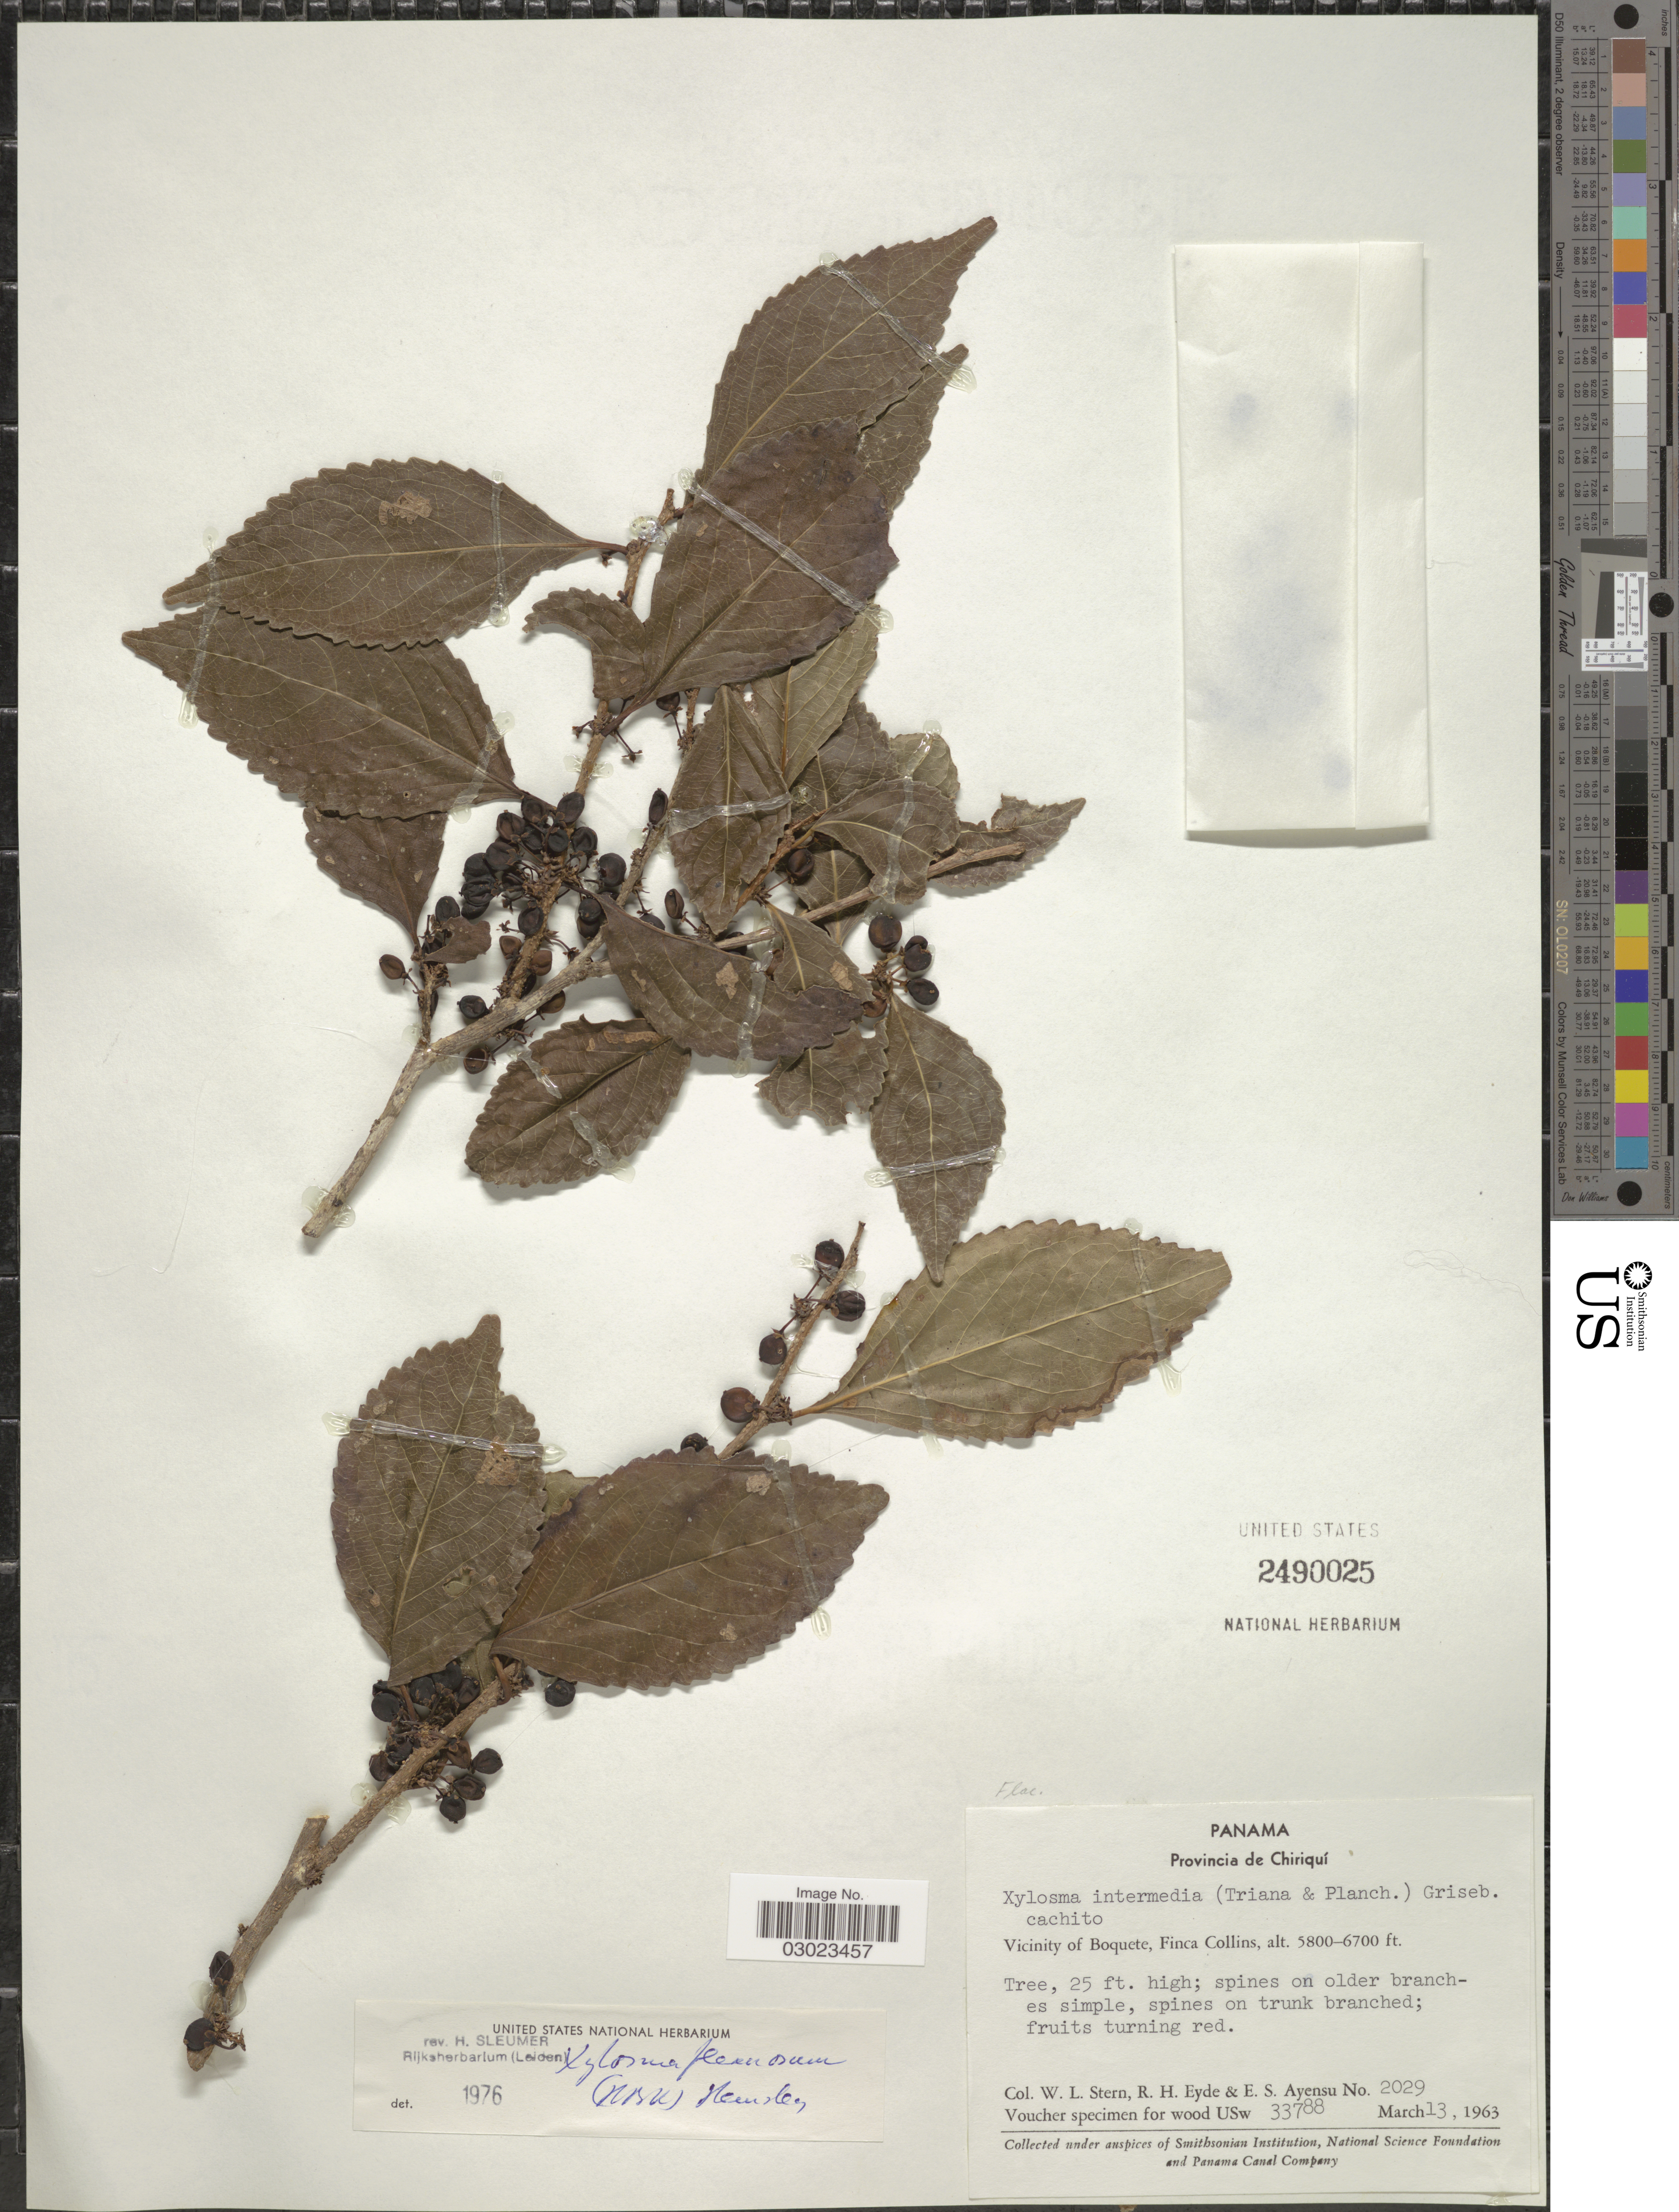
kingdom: Plantae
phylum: Tracheophyta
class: Magnoliopsida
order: Malpighiales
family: Salicaceae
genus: Xylosma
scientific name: Xylosma flexuosa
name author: (Kunth) Hemsl.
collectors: W. L. Stern, R. H. Eyde & E. S. Ayensu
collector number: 2029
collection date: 1963-03-13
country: Panama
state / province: Chiriqui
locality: Vicinity of Boquete, Finca Collins.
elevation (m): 1768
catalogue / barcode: US 2490025